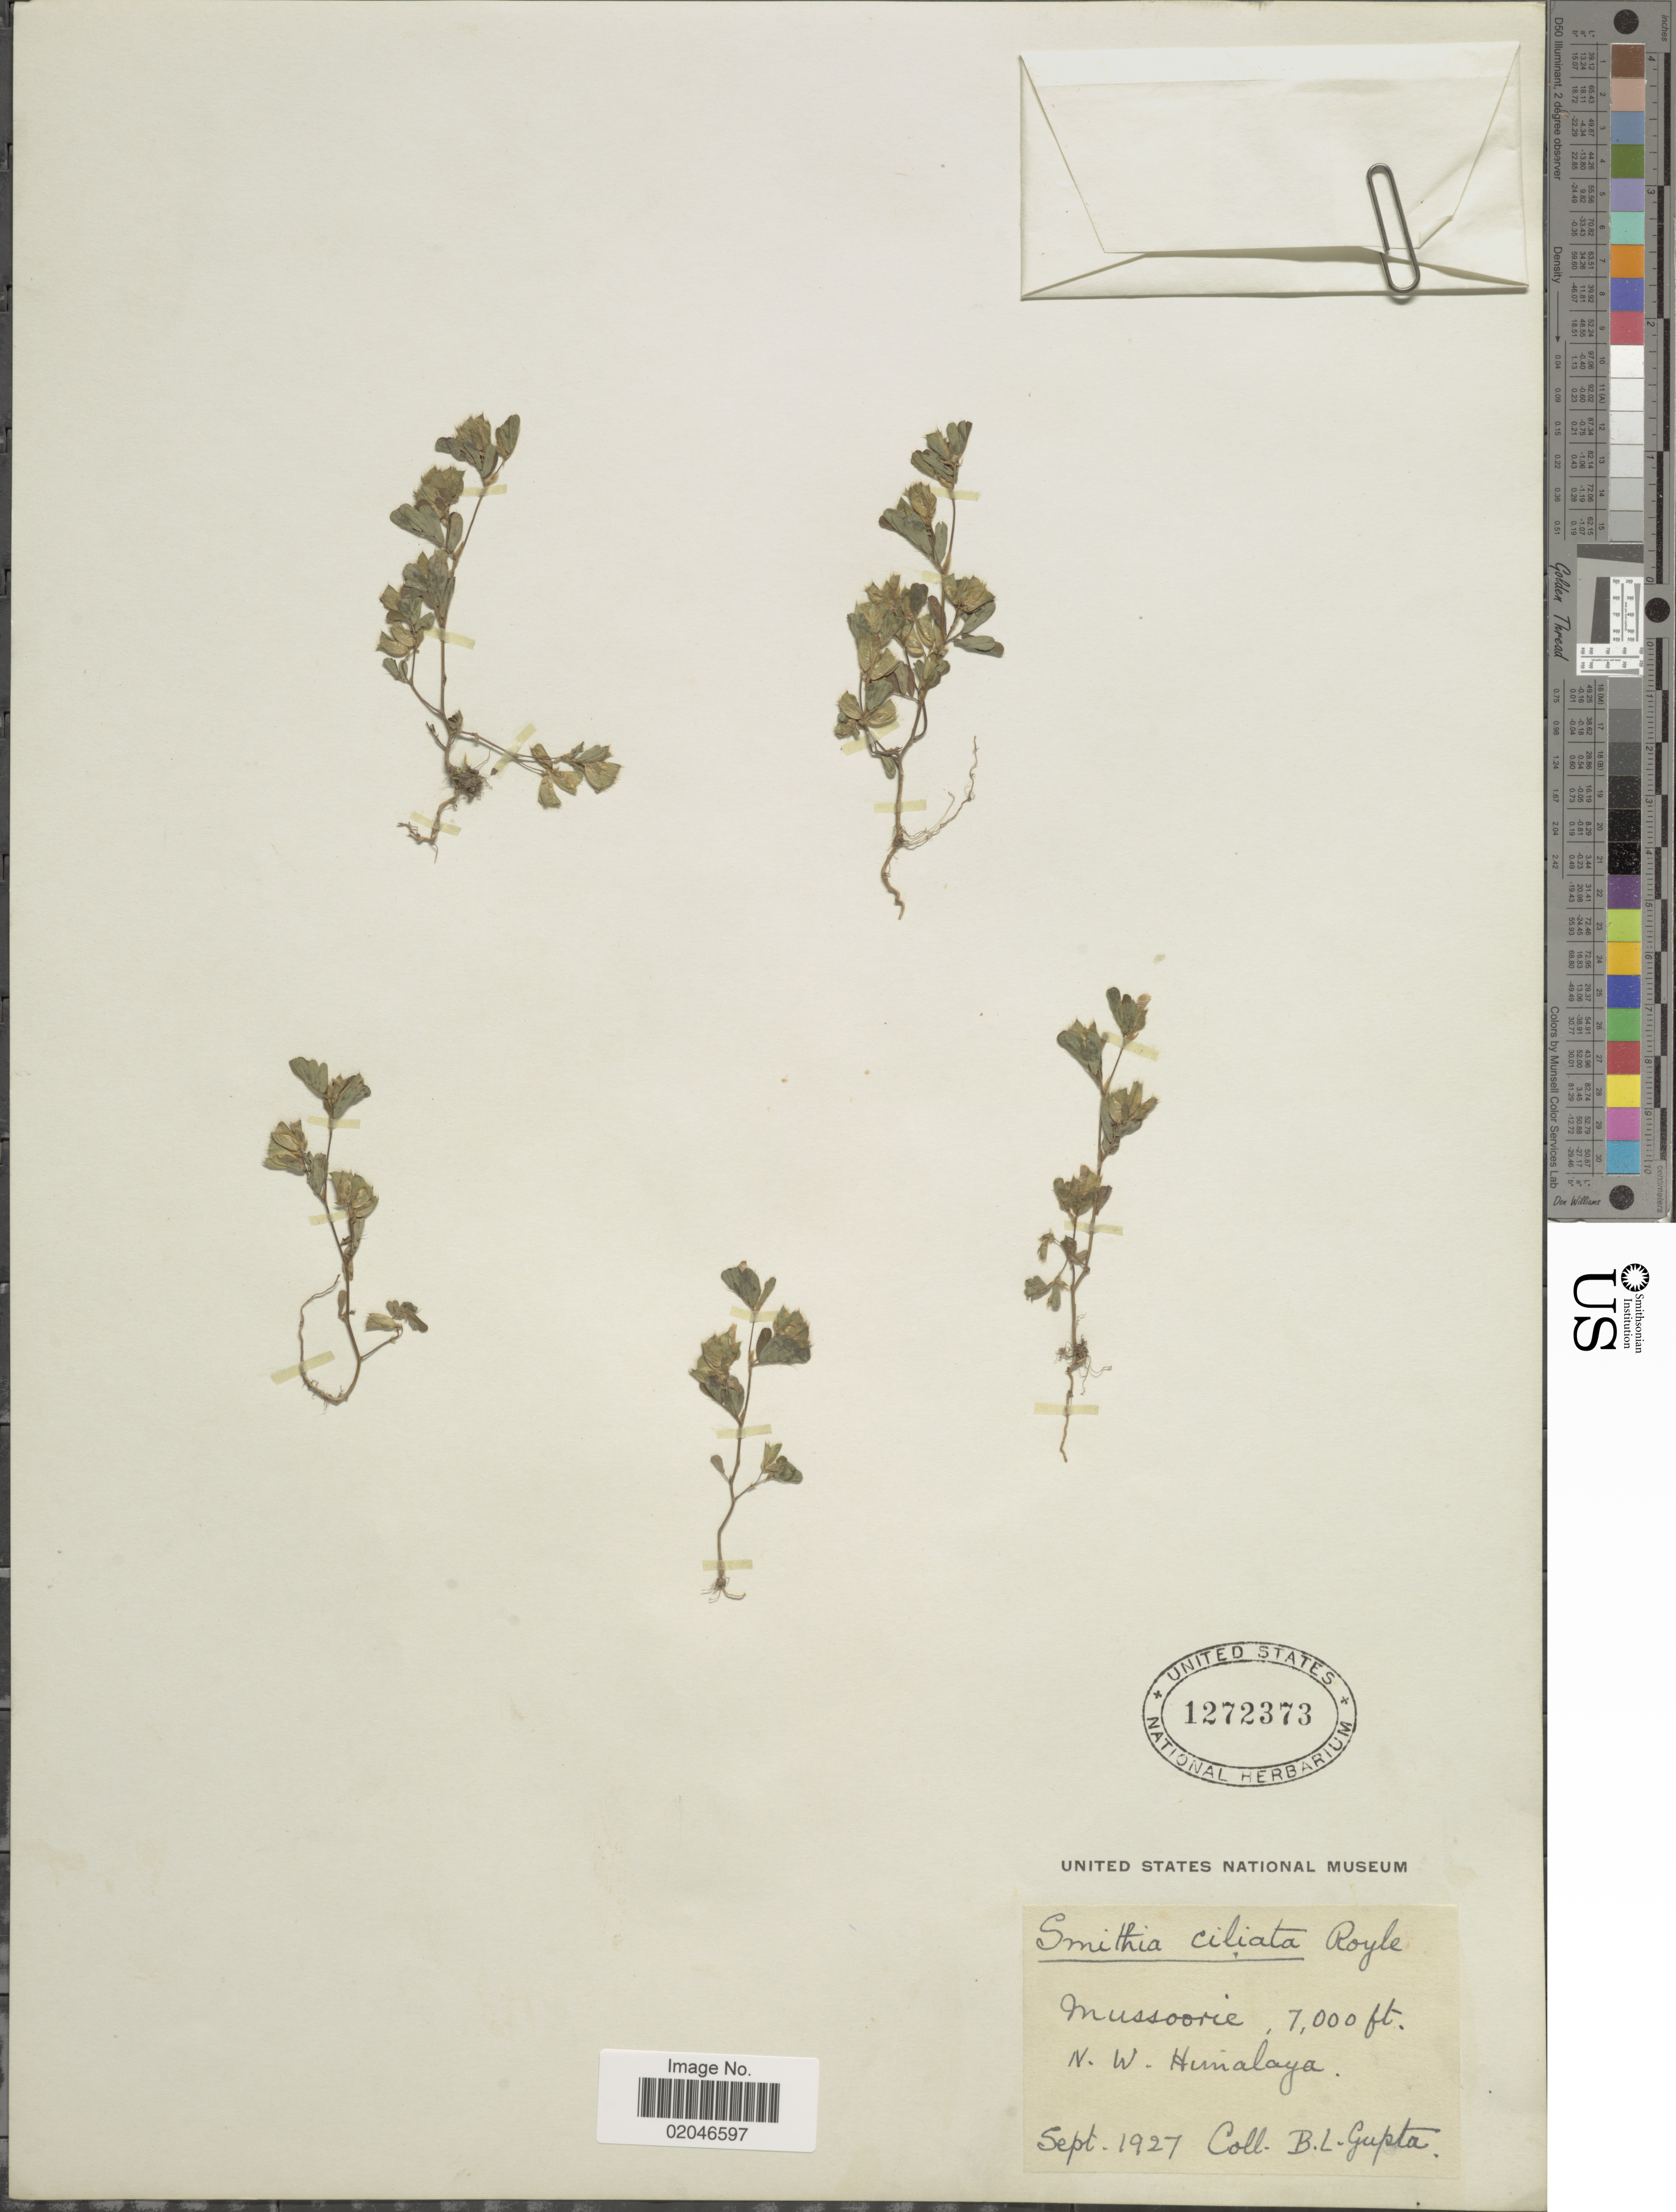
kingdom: Plantae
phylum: Tracheophyta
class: Magnoliopsida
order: Fabales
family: Fabaceae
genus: Smithia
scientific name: Smithia ciliata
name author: Royle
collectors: B. L. Gupta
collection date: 1927-09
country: India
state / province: Uttarakhand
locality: Mussoorie, N.W. Himalaya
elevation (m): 2134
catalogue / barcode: US 1272373